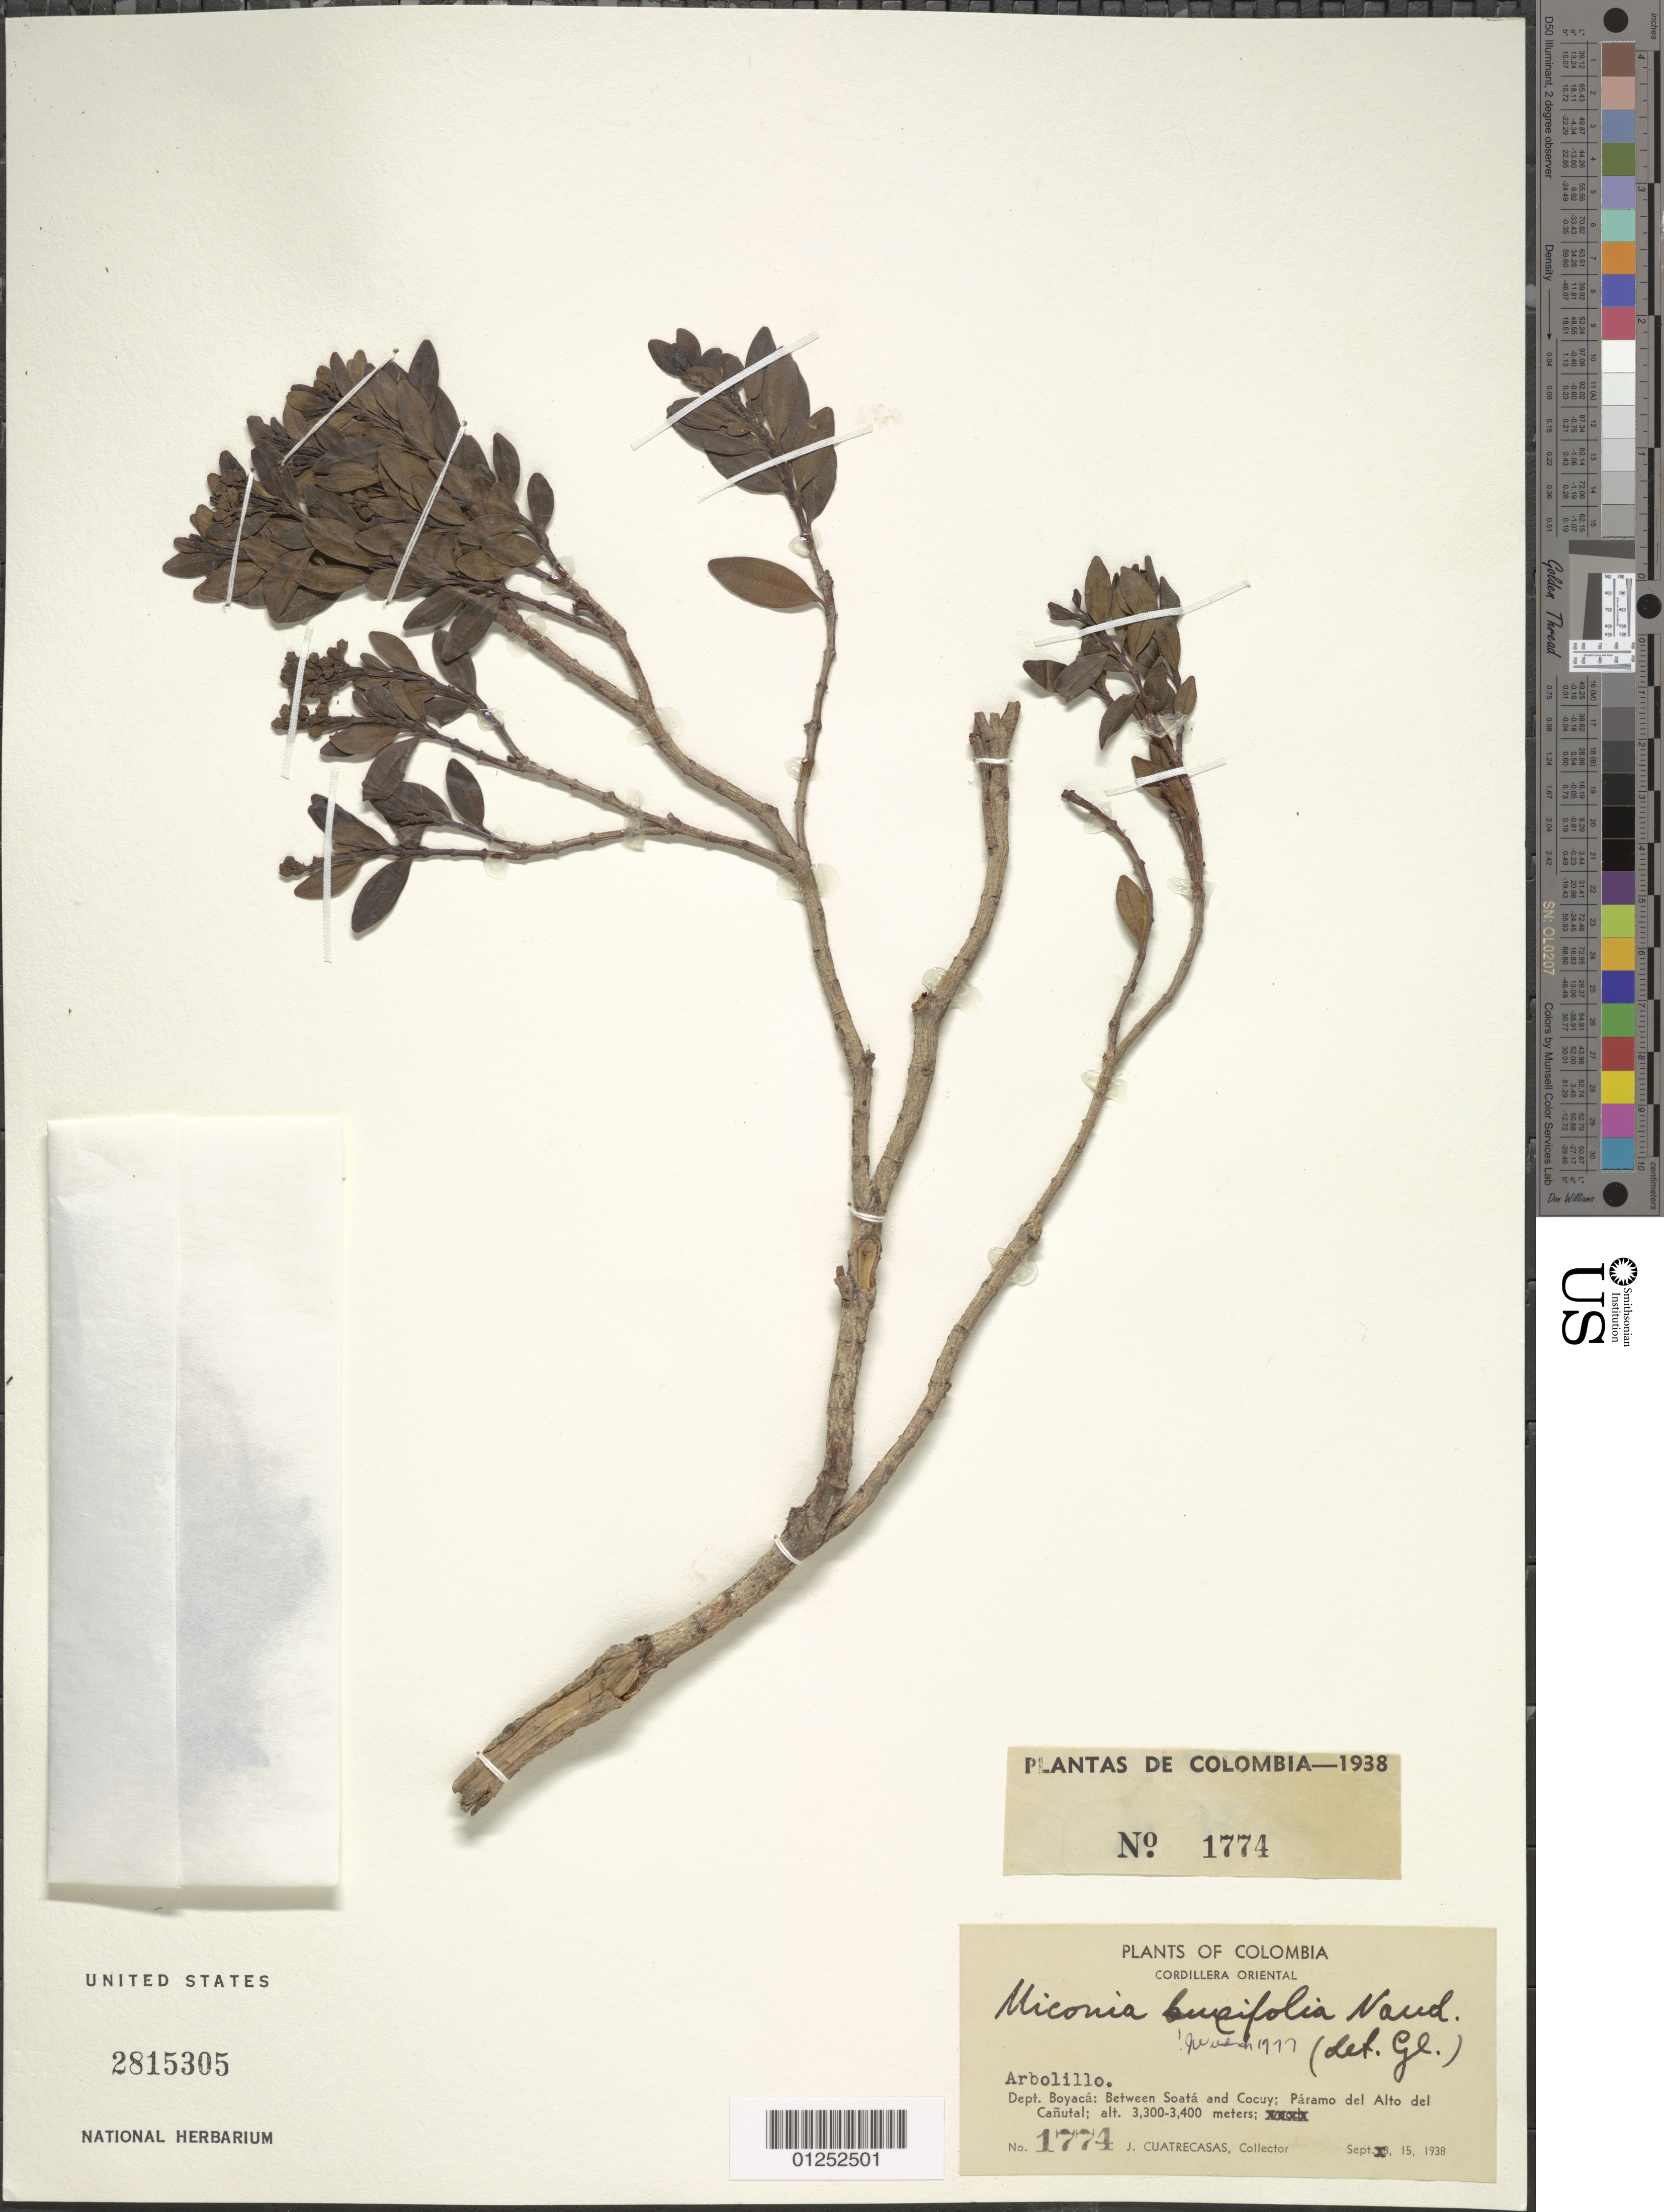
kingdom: Plantae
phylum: Tracheophyta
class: Magnoliopsida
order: Myrtales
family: Melastomataceae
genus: Miconia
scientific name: Miconia centrodesma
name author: Naudin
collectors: J. Cuatrecasas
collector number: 1774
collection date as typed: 15 Sep 1938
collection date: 1938-09-15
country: Colombia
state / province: Boyacá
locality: Between Soatá and Cocuy, Paramo del Alto del Cañutal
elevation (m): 3300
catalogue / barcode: US 2815305